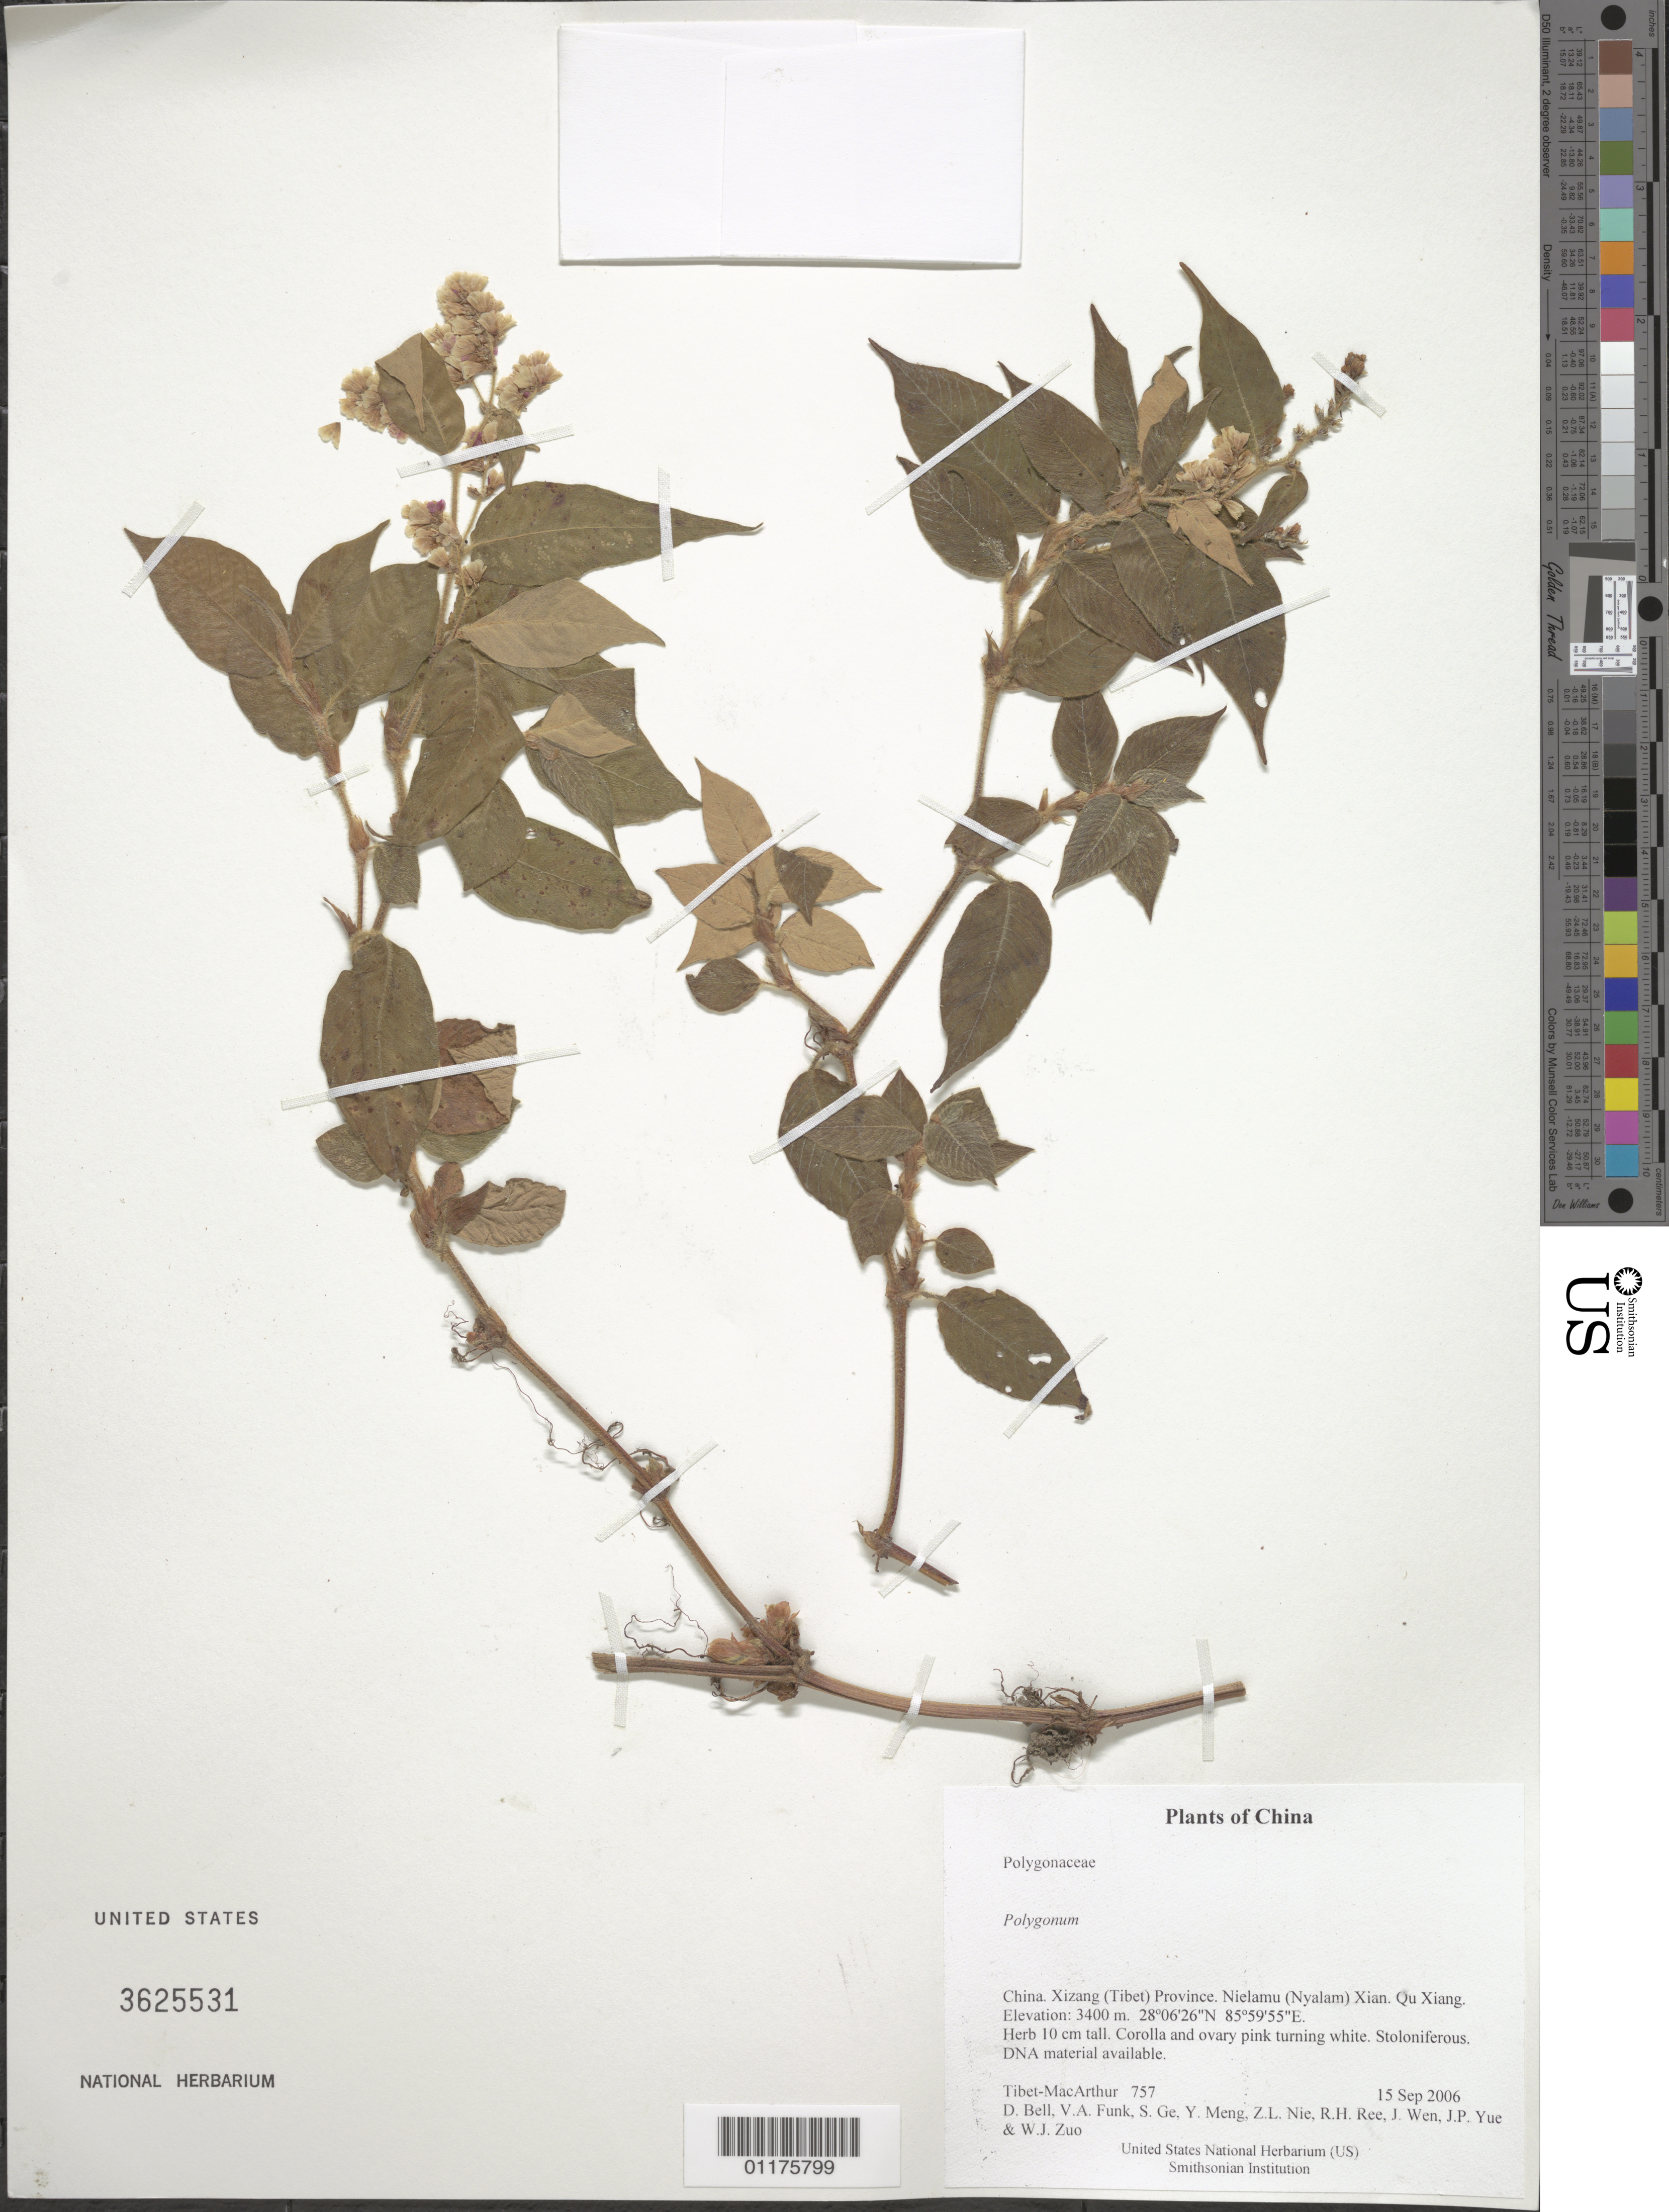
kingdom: Plantae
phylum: Tracheophyta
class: Magnoliopsida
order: Caryophyllales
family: Polygonaceae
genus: Polygonum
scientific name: Polygonum sp.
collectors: Tibet-MacArthur, D. A. Bell, V. Funk, S. Ge, Y. Meng, Z. Nie, R. Ree, J. Wen, J. Yue & W. Zuo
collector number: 757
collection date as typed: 15 Sep 2006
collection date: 2006-09-15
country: China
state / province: Xizang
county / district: Nielamu (Nyalam) Xian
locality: Qu Xiang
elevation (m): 3400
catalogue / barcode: US 3625531